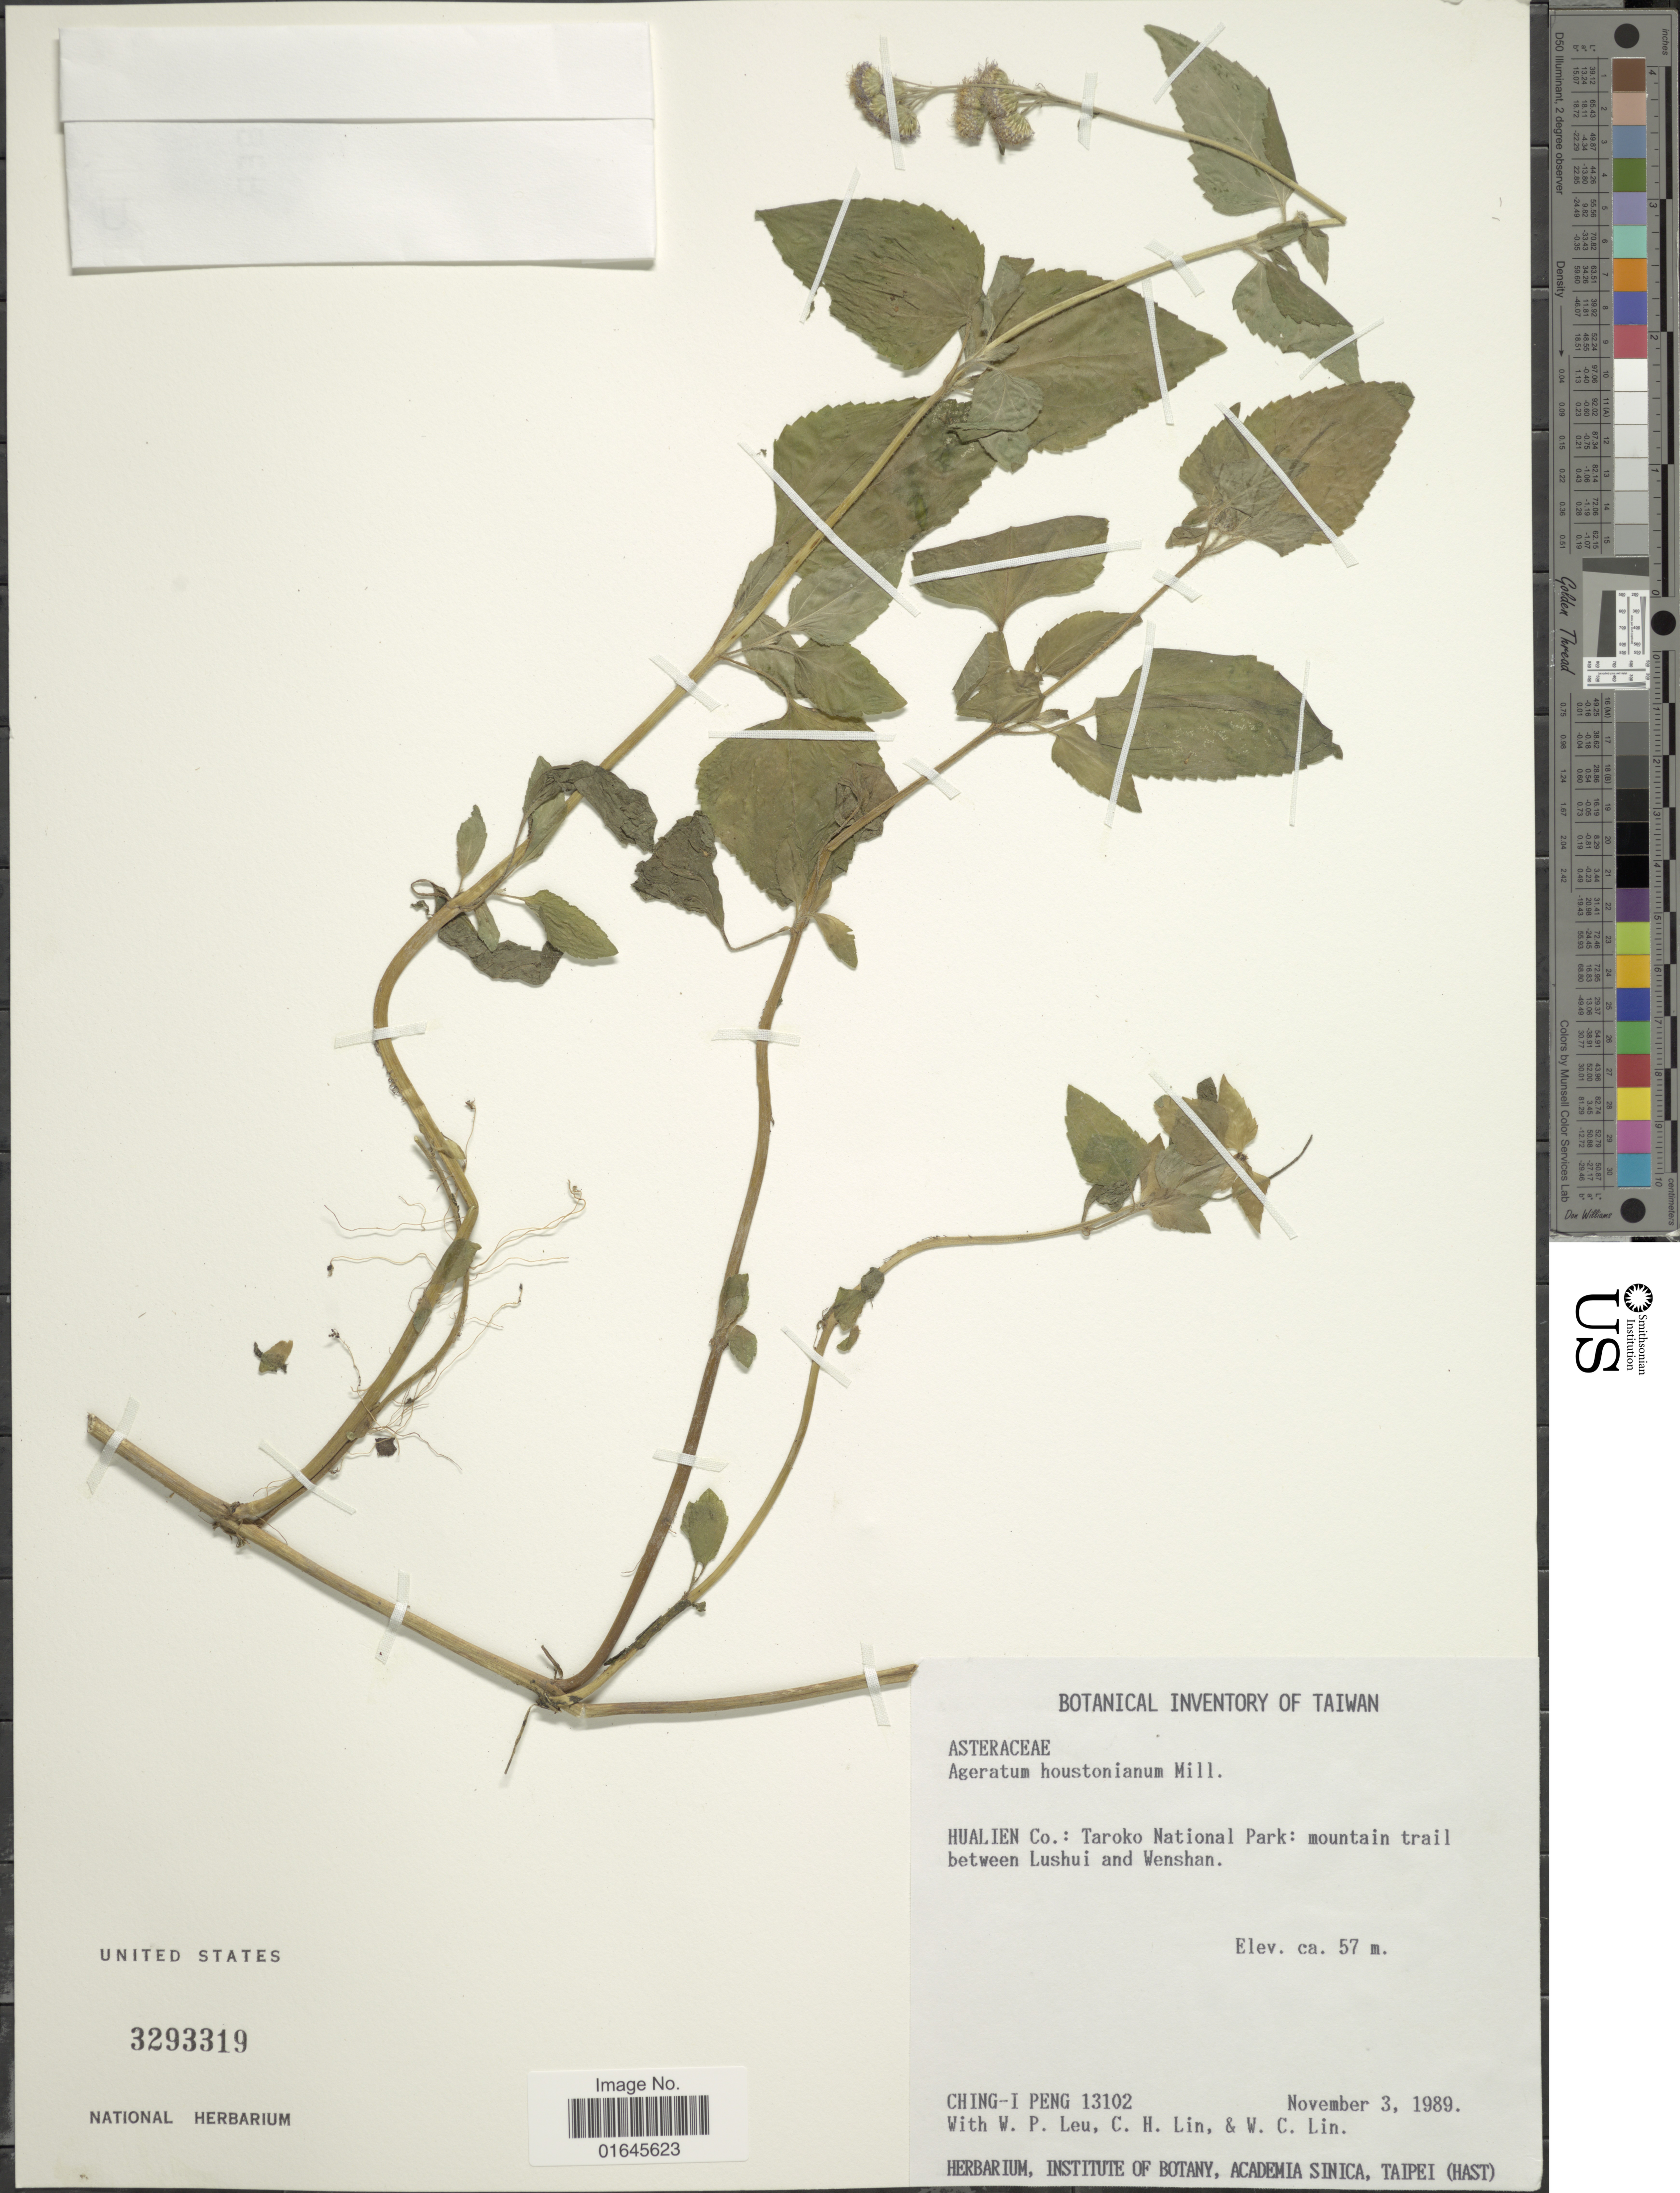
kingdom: Plantae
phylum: Tracheophyta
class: Magnoliopsida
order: Asterales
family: Asteraceae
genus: Ageratum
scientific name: Ageratum houstonianum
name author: Mill.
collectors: C.-I Peng, W. Leu, C. Lin & W. Lin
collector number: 13102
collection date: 1989-11-03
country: Taiwan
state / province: Hualien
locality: Taroko National Park: mountain trail between Lushui and Wenshan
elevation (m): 57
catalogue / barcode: US 3293319